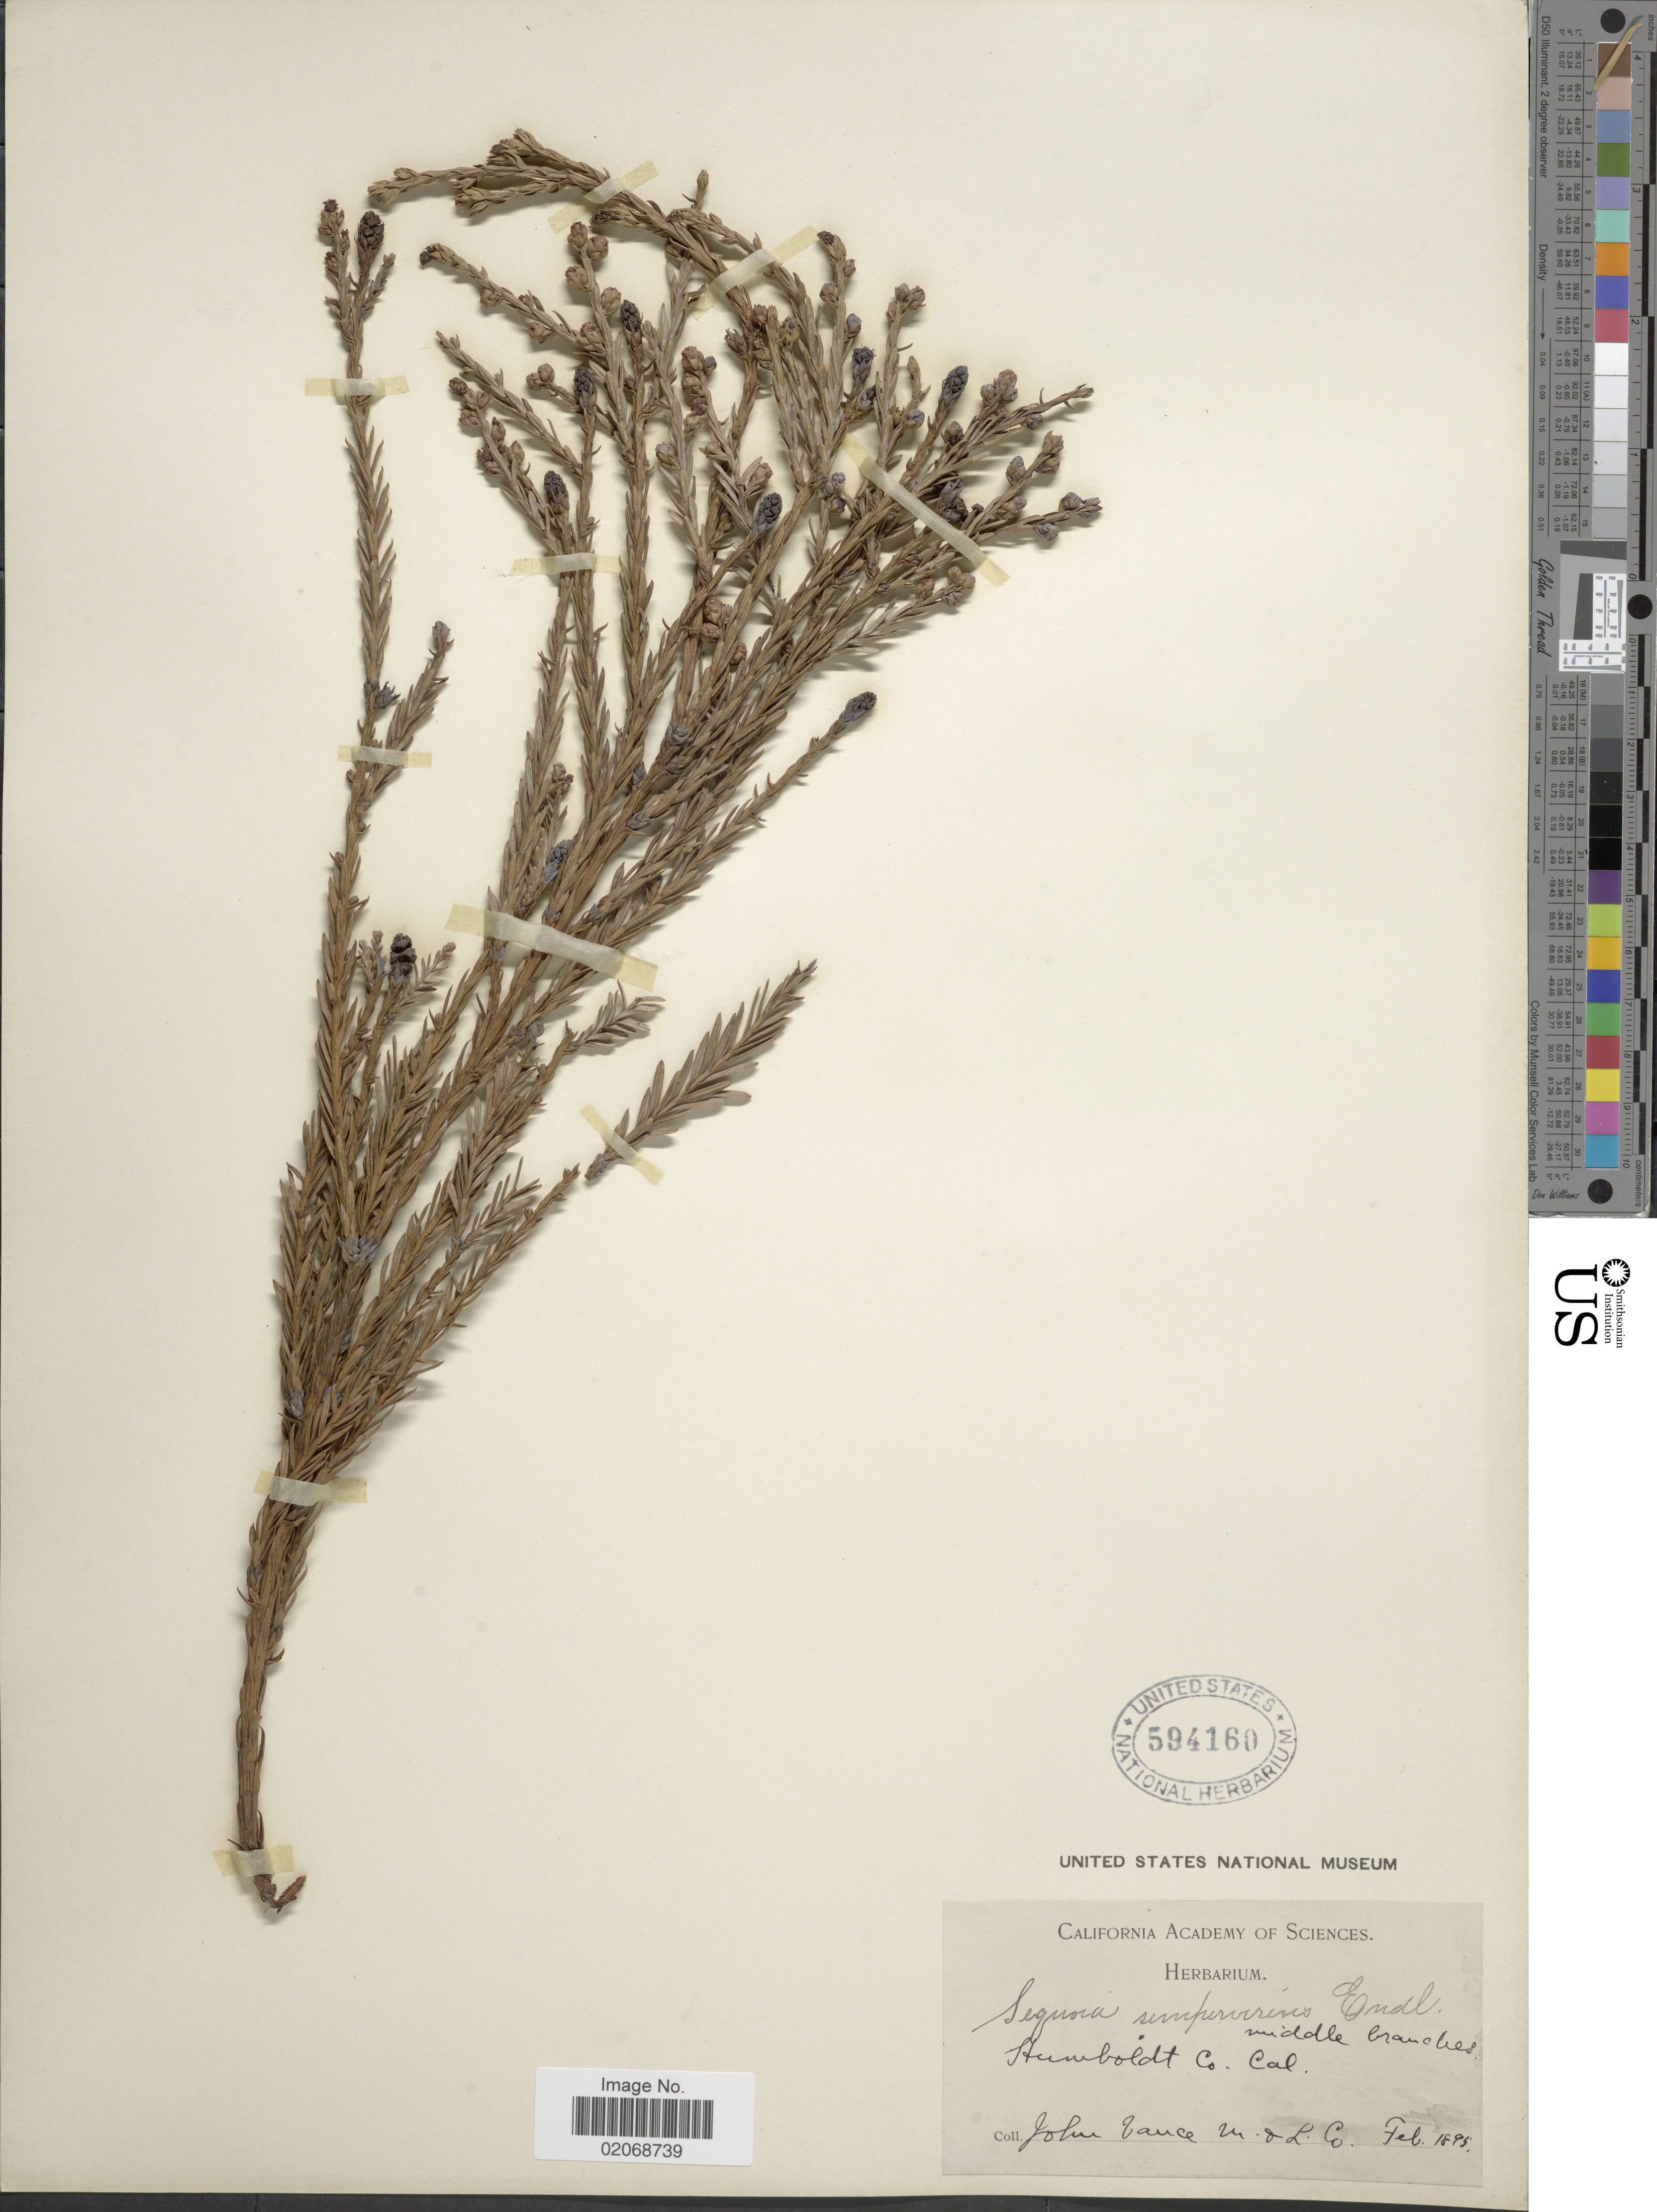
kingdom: Plantae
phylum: Tracheophyta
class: Pinopsida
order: Pinales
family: Cupressaceae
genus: Sequoia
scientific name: Sequoia sempervirens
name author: (D. Don) Endl.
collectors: J. Lance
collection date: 1895-02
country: United States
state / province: California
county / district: Humboldt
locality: Humboldt Co.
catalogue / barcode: US 594160